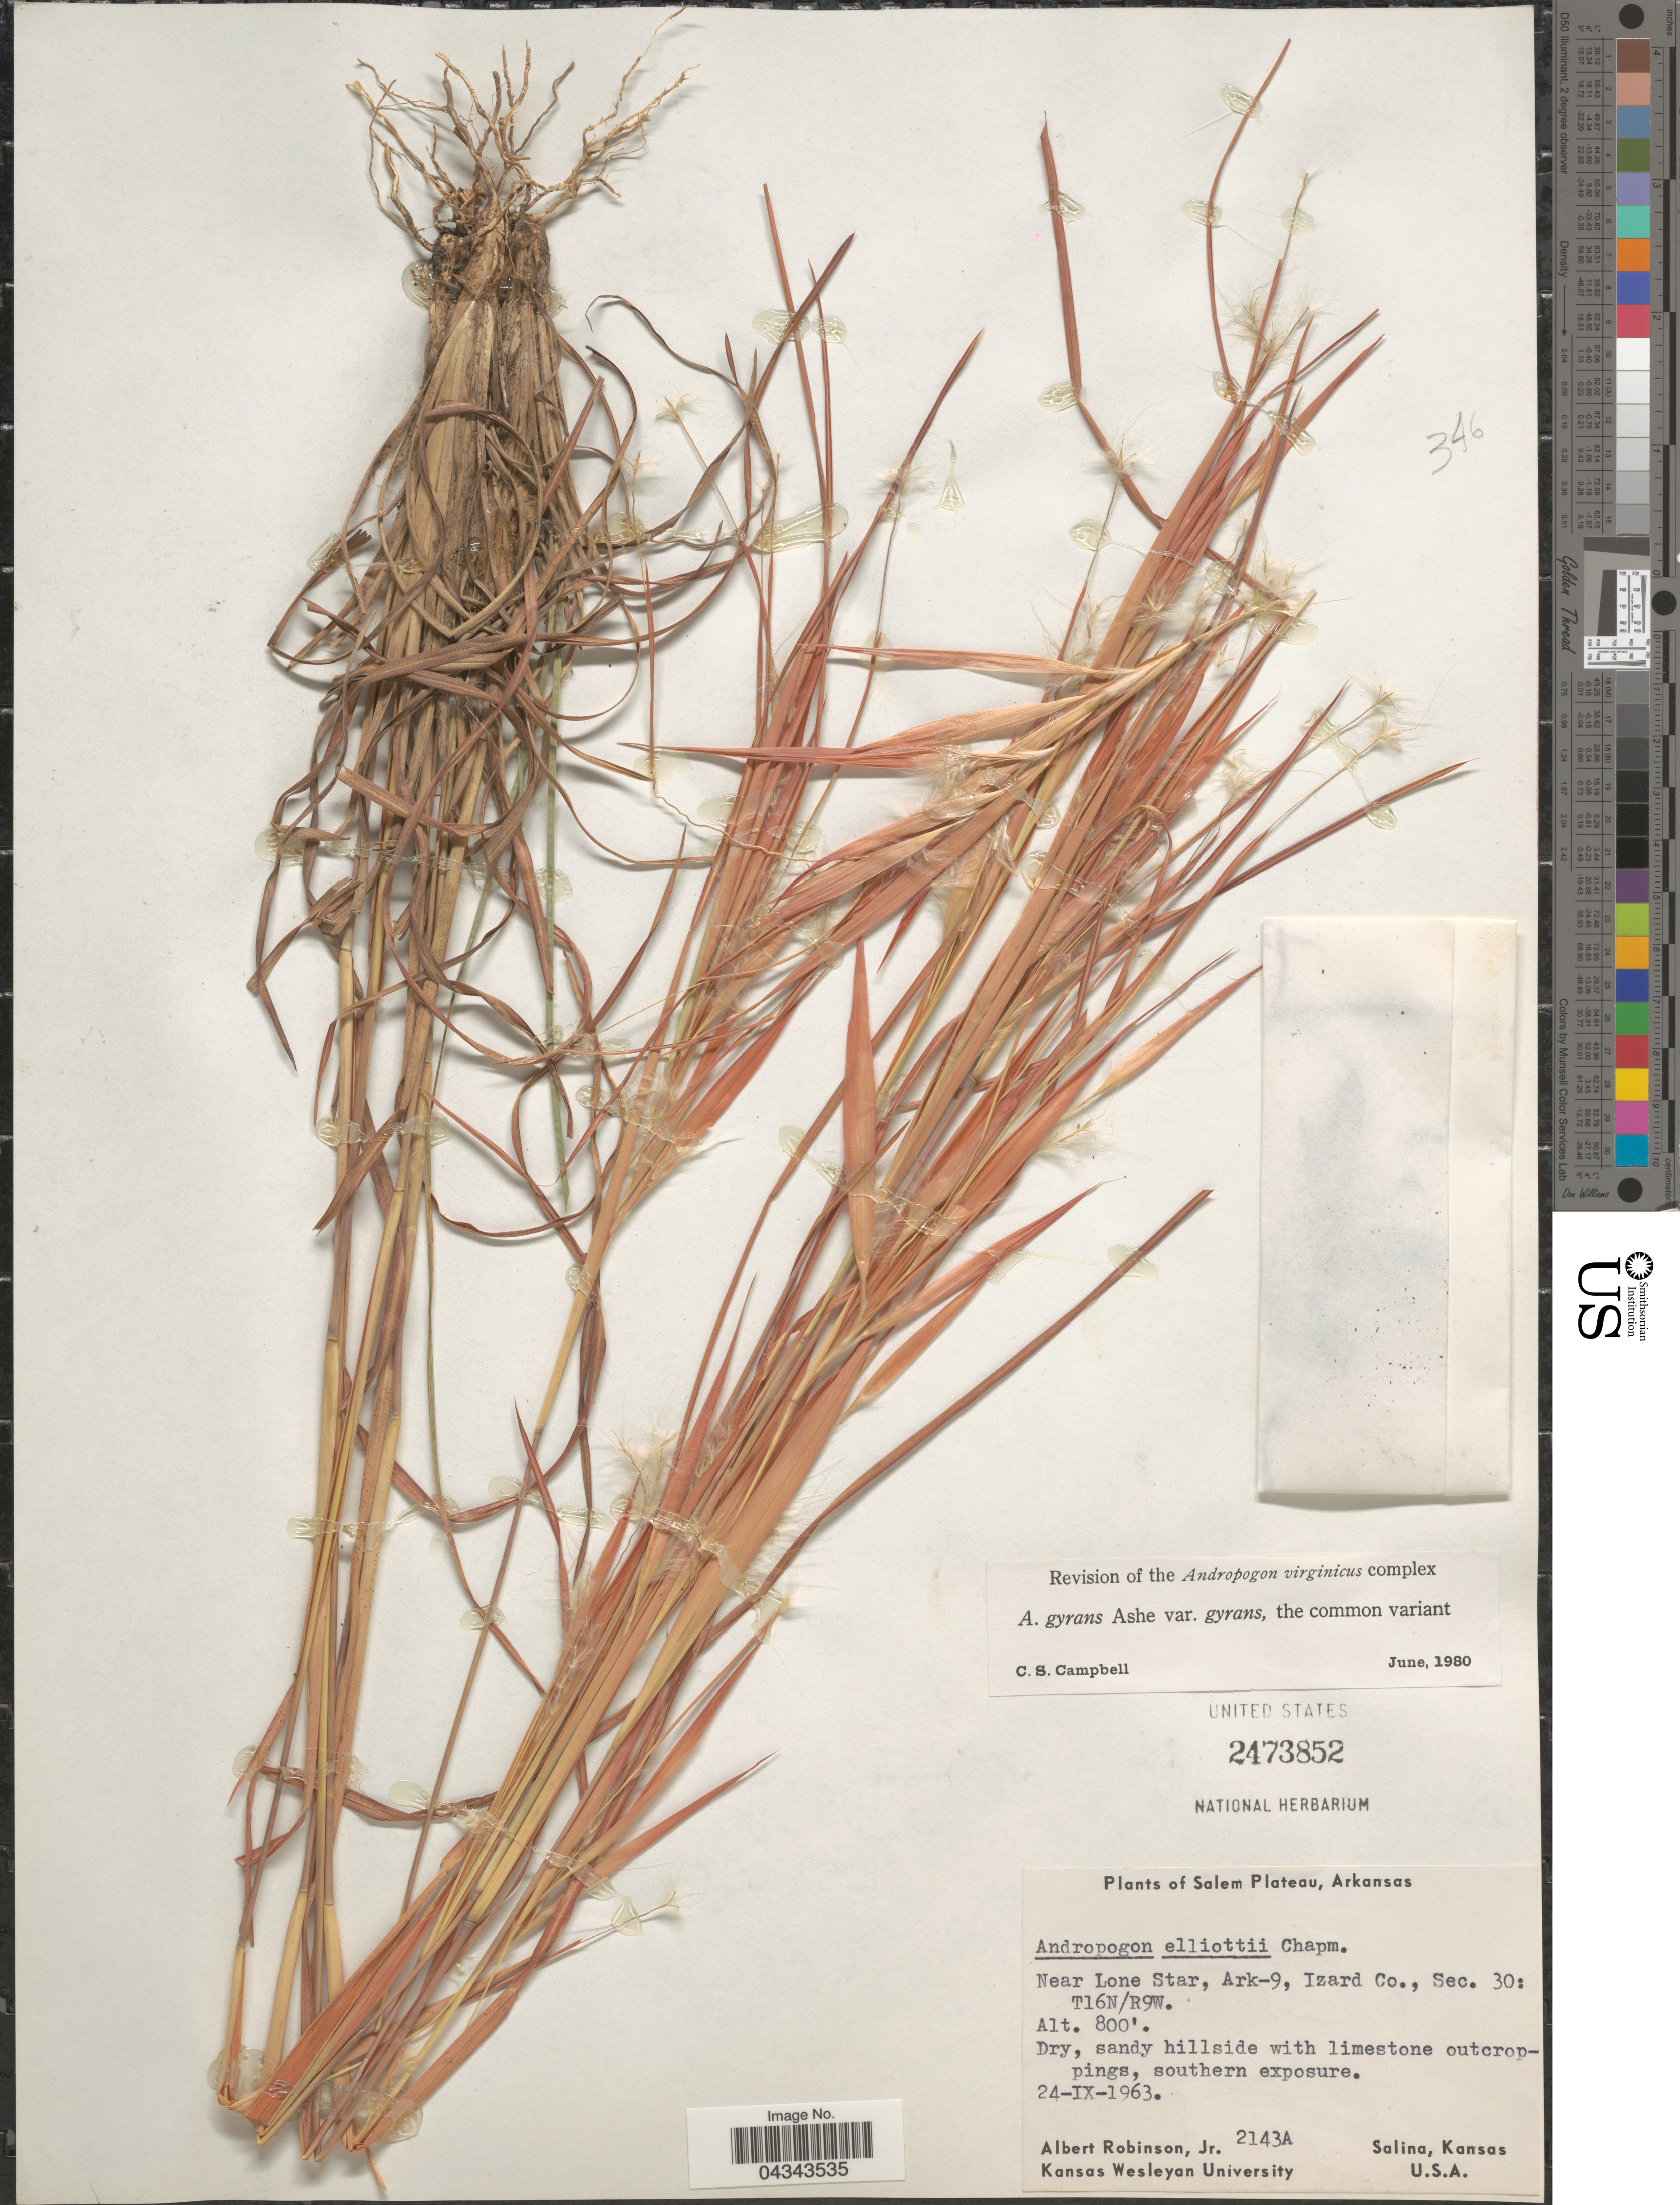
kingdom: Plantae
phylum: Tracheophyta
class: Liliopsida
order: Poales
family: Poaceae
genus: Andropogon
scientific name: Andropogon gyrans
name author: Ashe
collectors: A. Robinson Jr.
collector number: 2143A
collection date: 1963-09-24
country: United States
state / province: Arkansas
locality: Salem Plateau. Near Lone Star, Ark-9, Izard Co., Sec. 30: T16N/R9W.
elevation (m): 244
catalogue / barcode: US 2473852